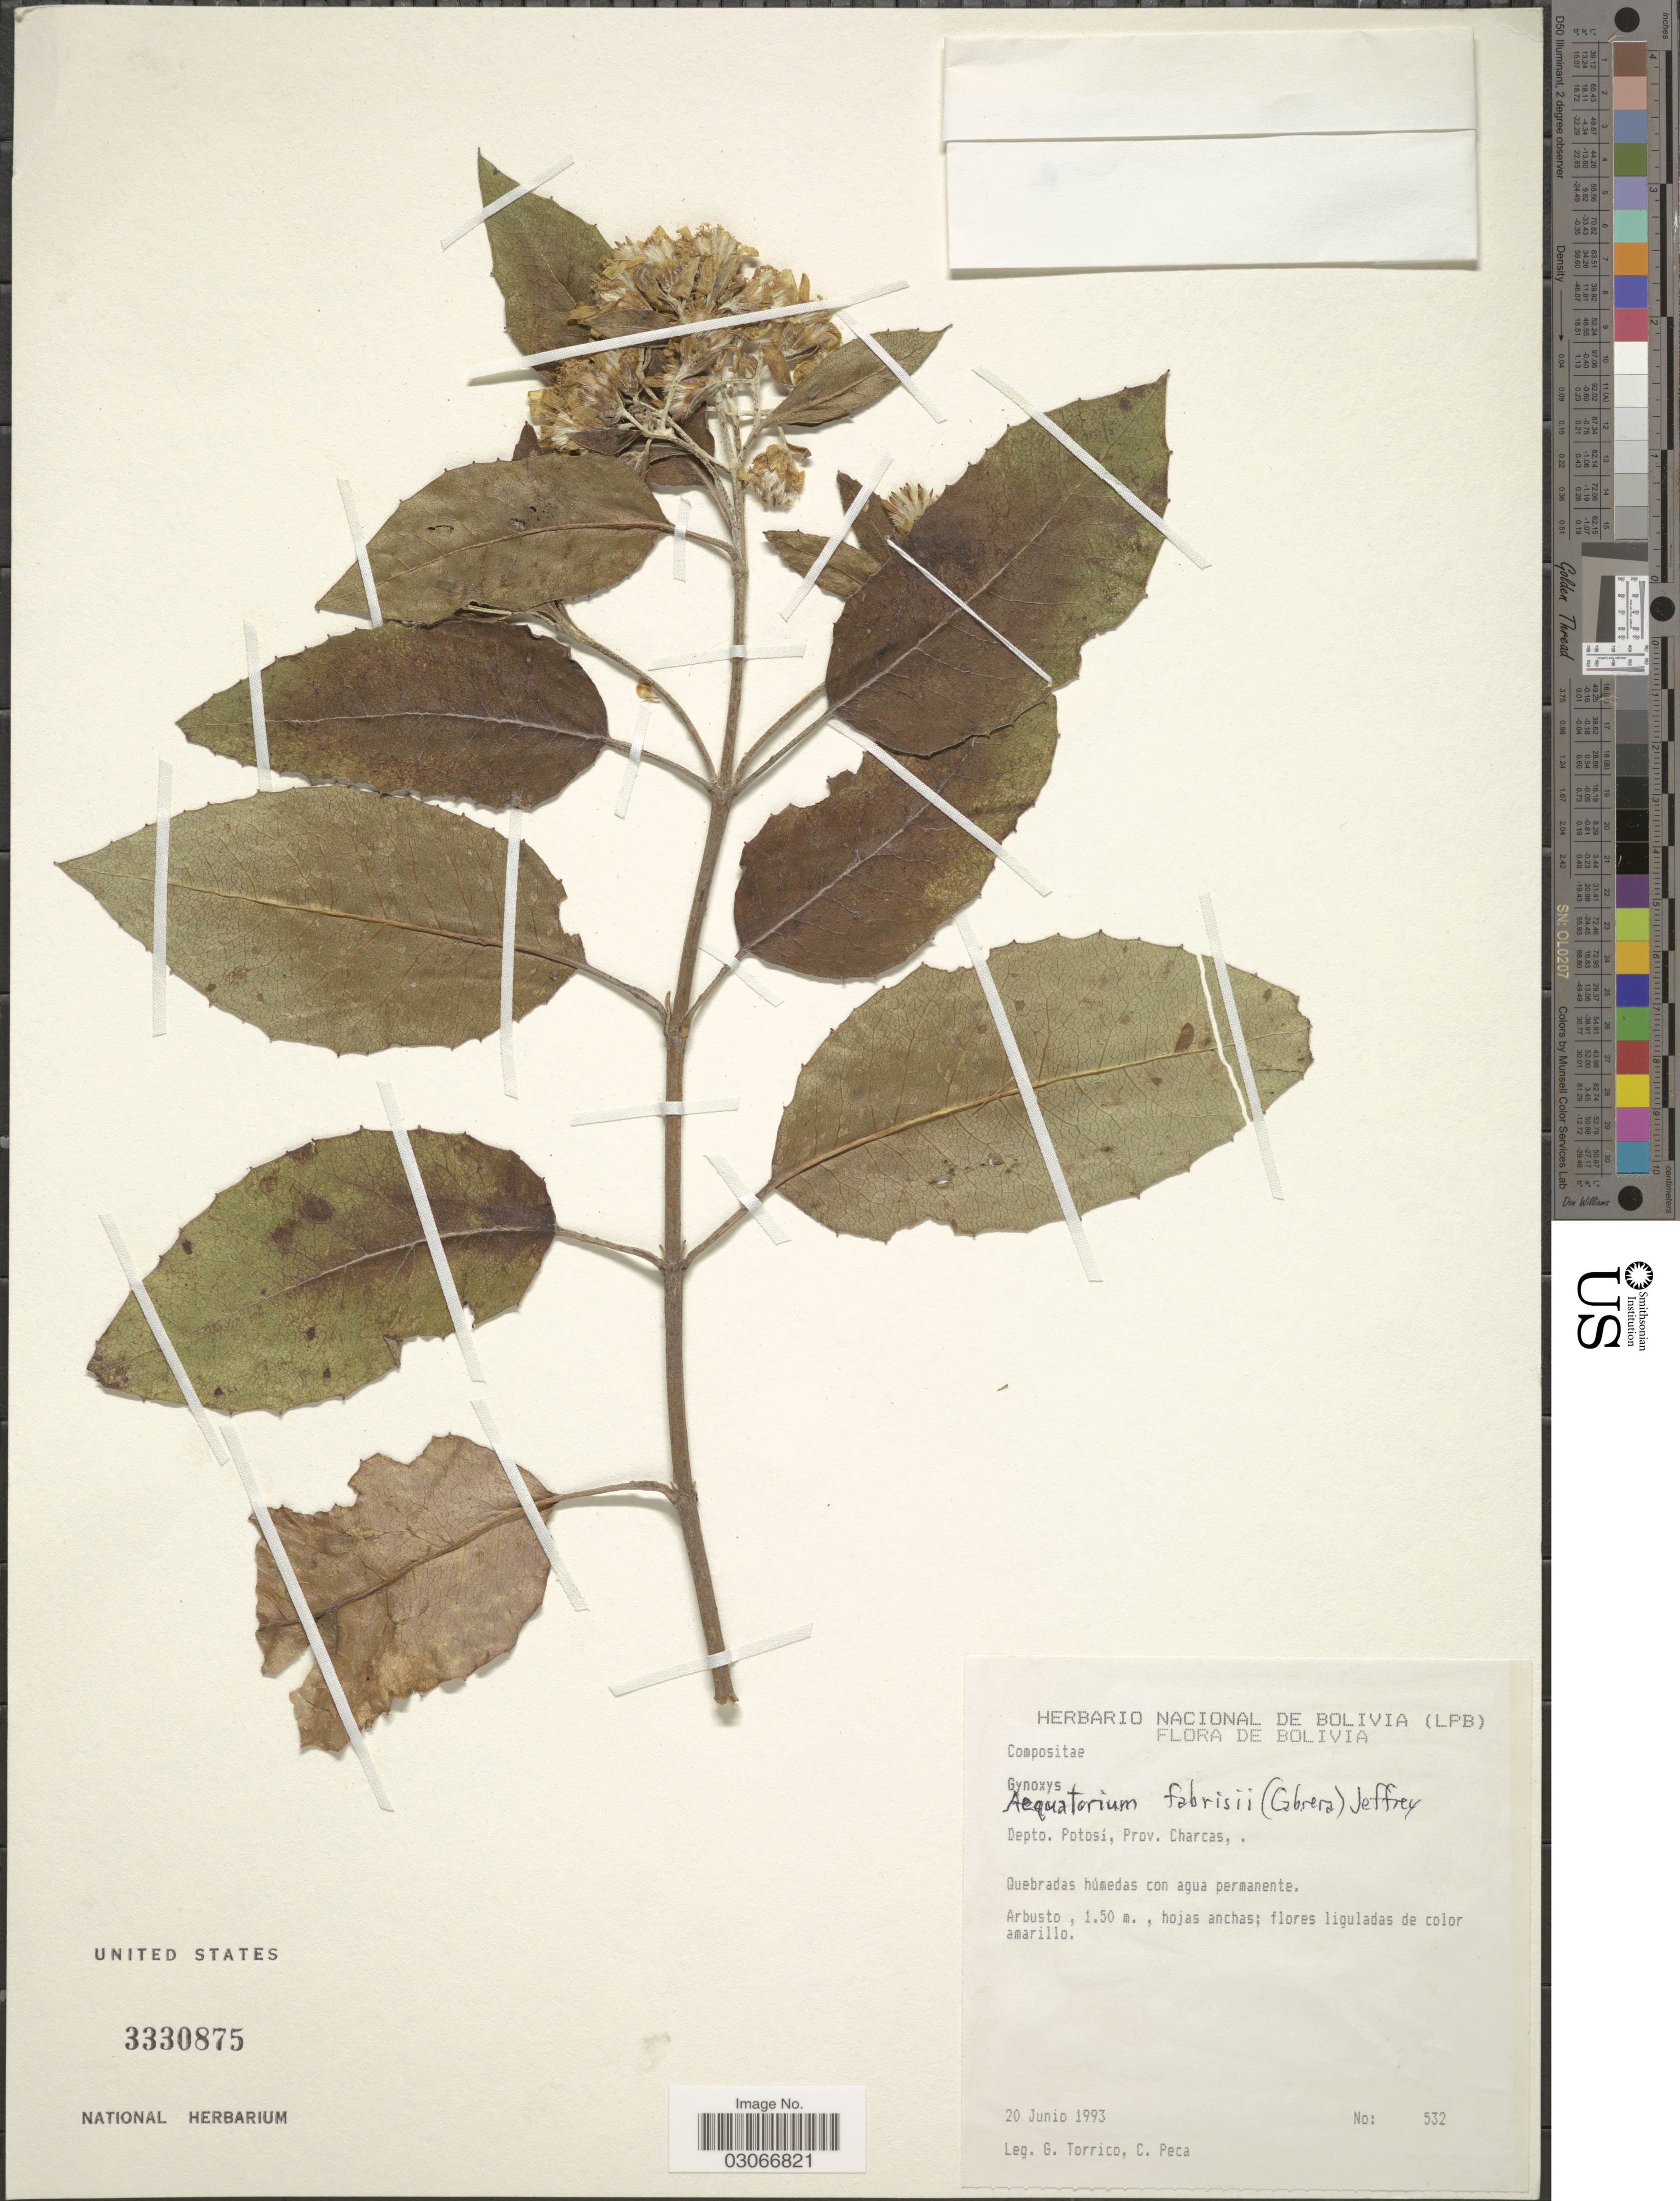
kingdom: Plantae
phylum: Tracheophyta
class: Magnoliopsida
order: Asterales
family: Asteraceae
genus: Gynoxys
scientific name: Gynoxys fabrisii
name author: Cabrera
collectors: G. Torrico & C. Peca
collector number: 532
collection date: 1993-06-20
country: Bolivia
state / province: Potosi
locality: Depto. Potosí, Prov. Charcas.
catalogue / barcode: US 3330875